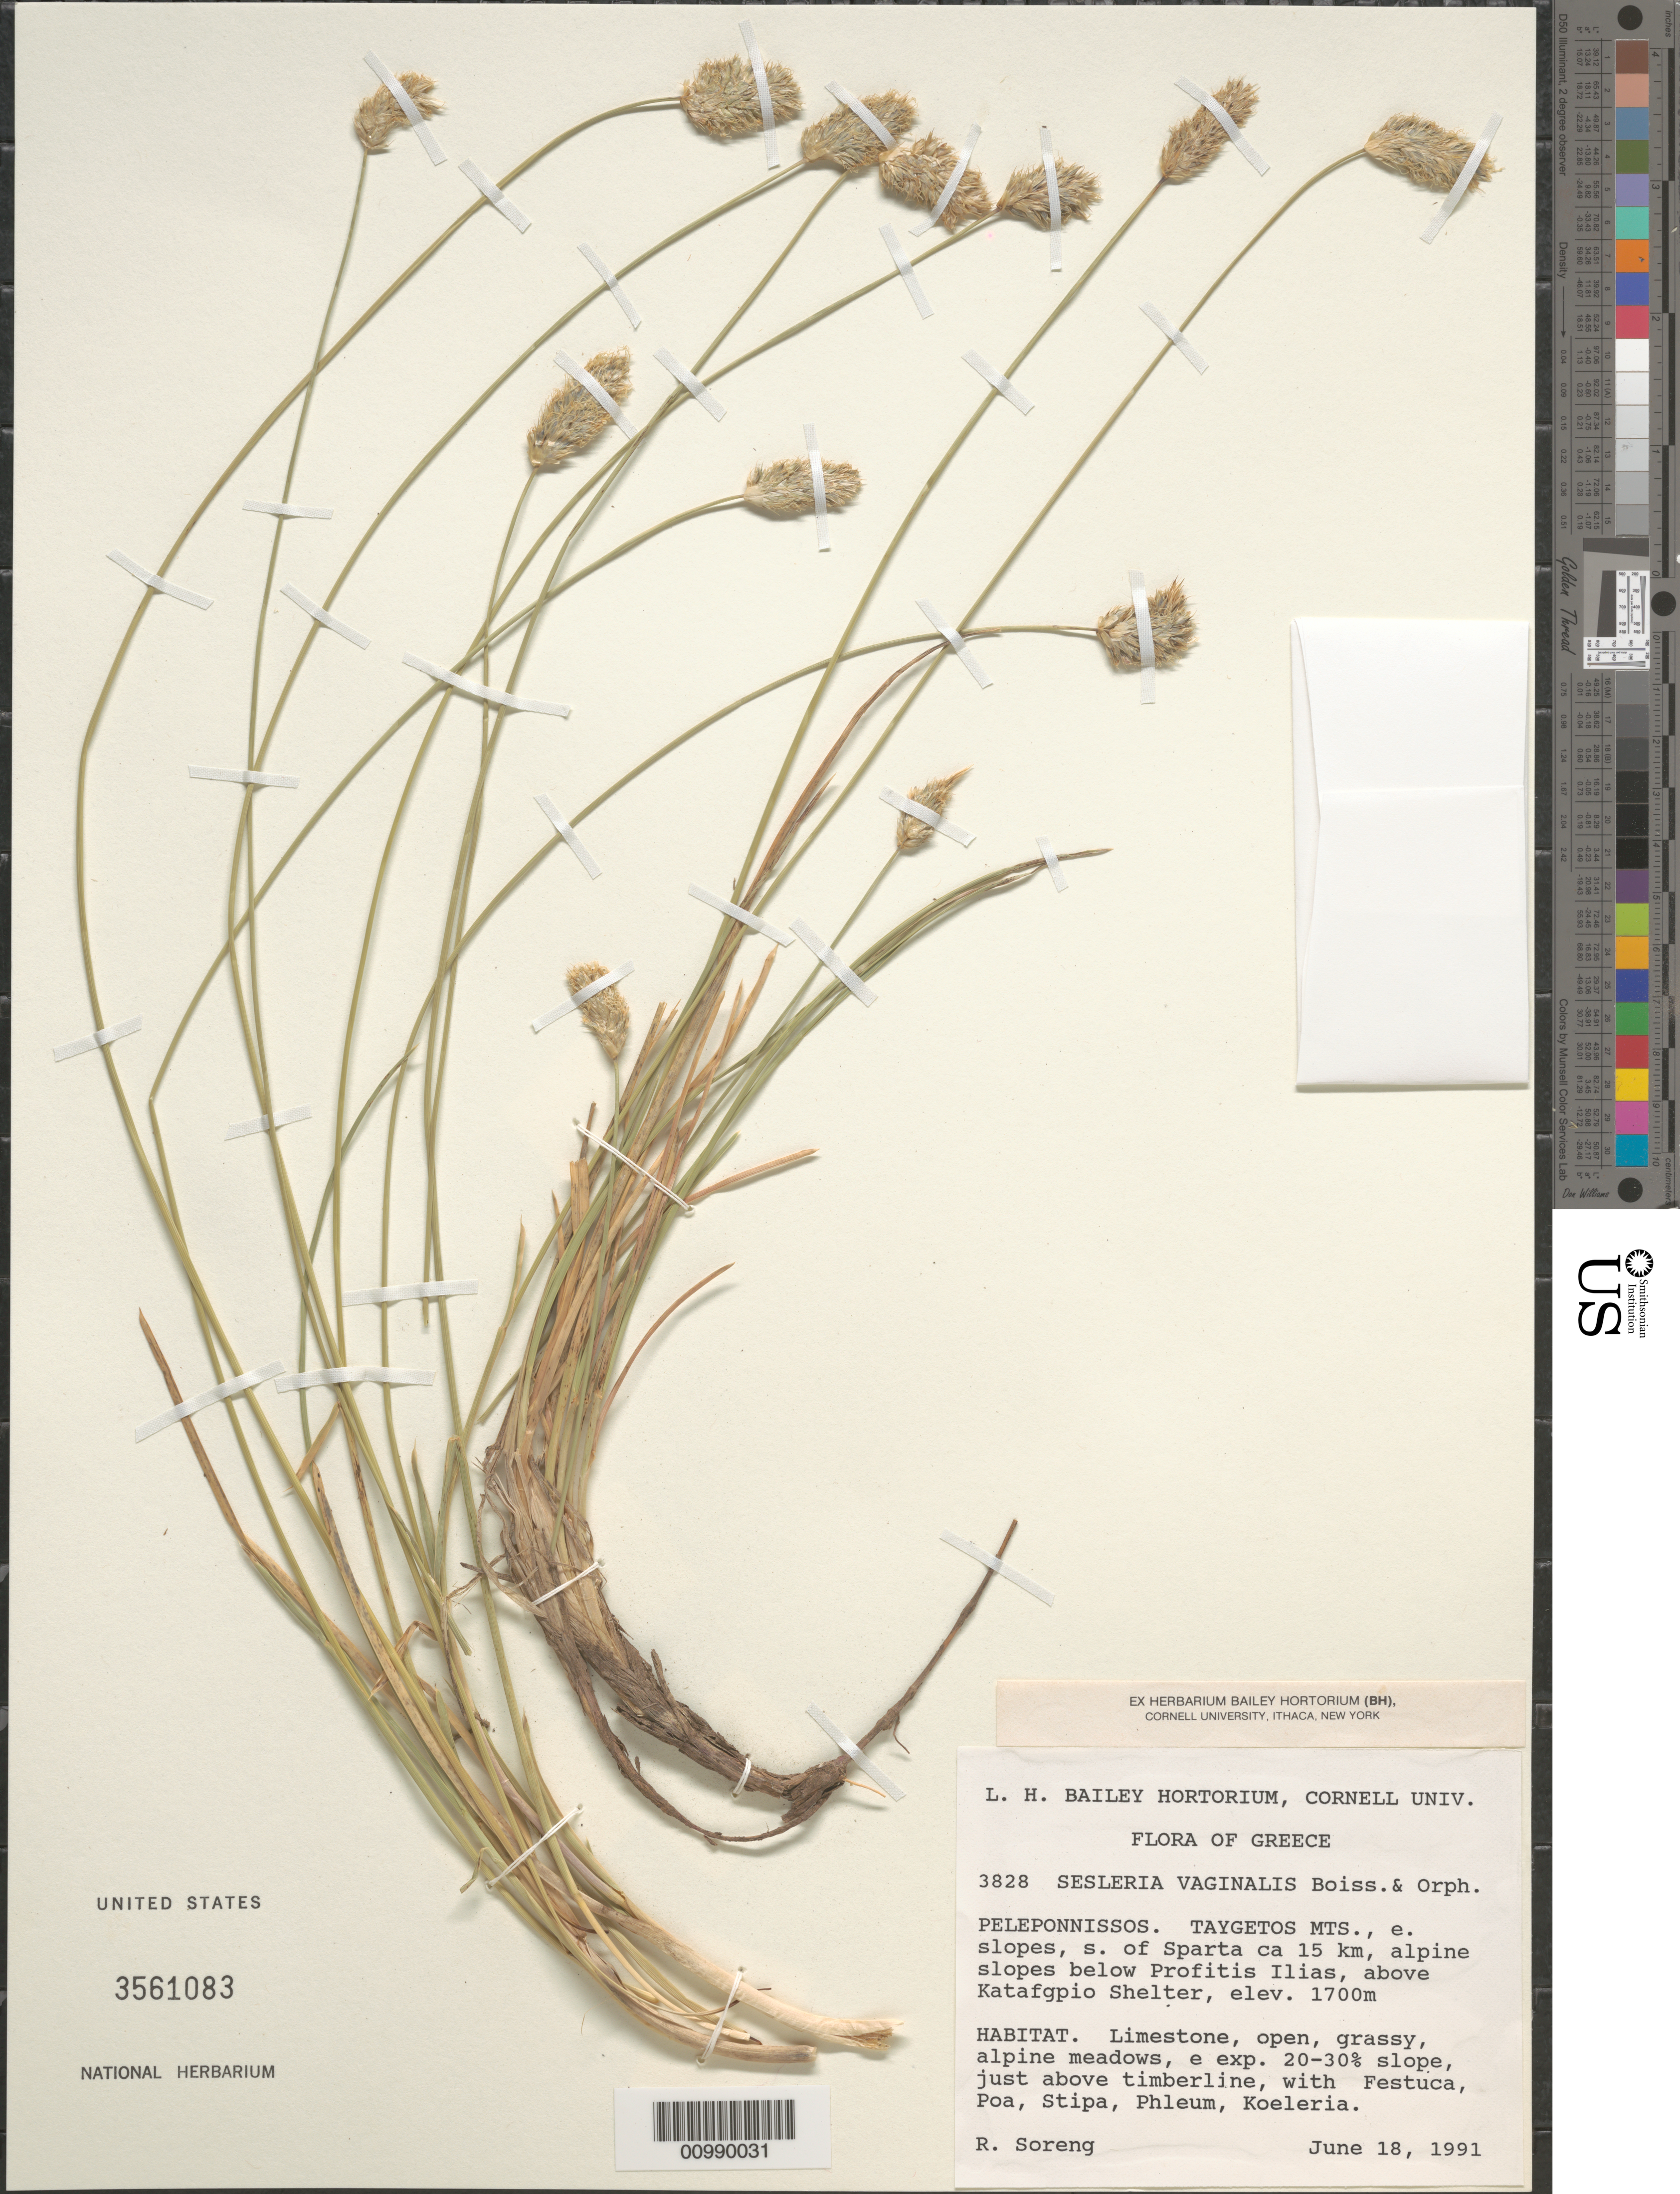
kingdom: Plantae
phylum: Tracheophyta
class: Liliopsida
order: Poales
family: Poaceae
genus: Sesleria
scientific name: Sesleria vaginalis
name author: Boiss. & Orph.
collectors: R. J. Soreng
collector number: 3828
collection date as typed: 18 Jun 1991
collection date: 1991-06-18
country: Greece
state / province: Peloponnese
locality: TAYGETOS MTS., E slopes, S of Sparta ca 15 km, alpine slopes below Profitis Ilias, above Katafgpio Shelter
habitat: Limestone, open, grassy, alpine meadows, e exp. 20-30% slope, just above timberline, with Festuca, Poa, Stipa, Phleum,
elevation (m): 1700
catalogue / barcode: US 3561083